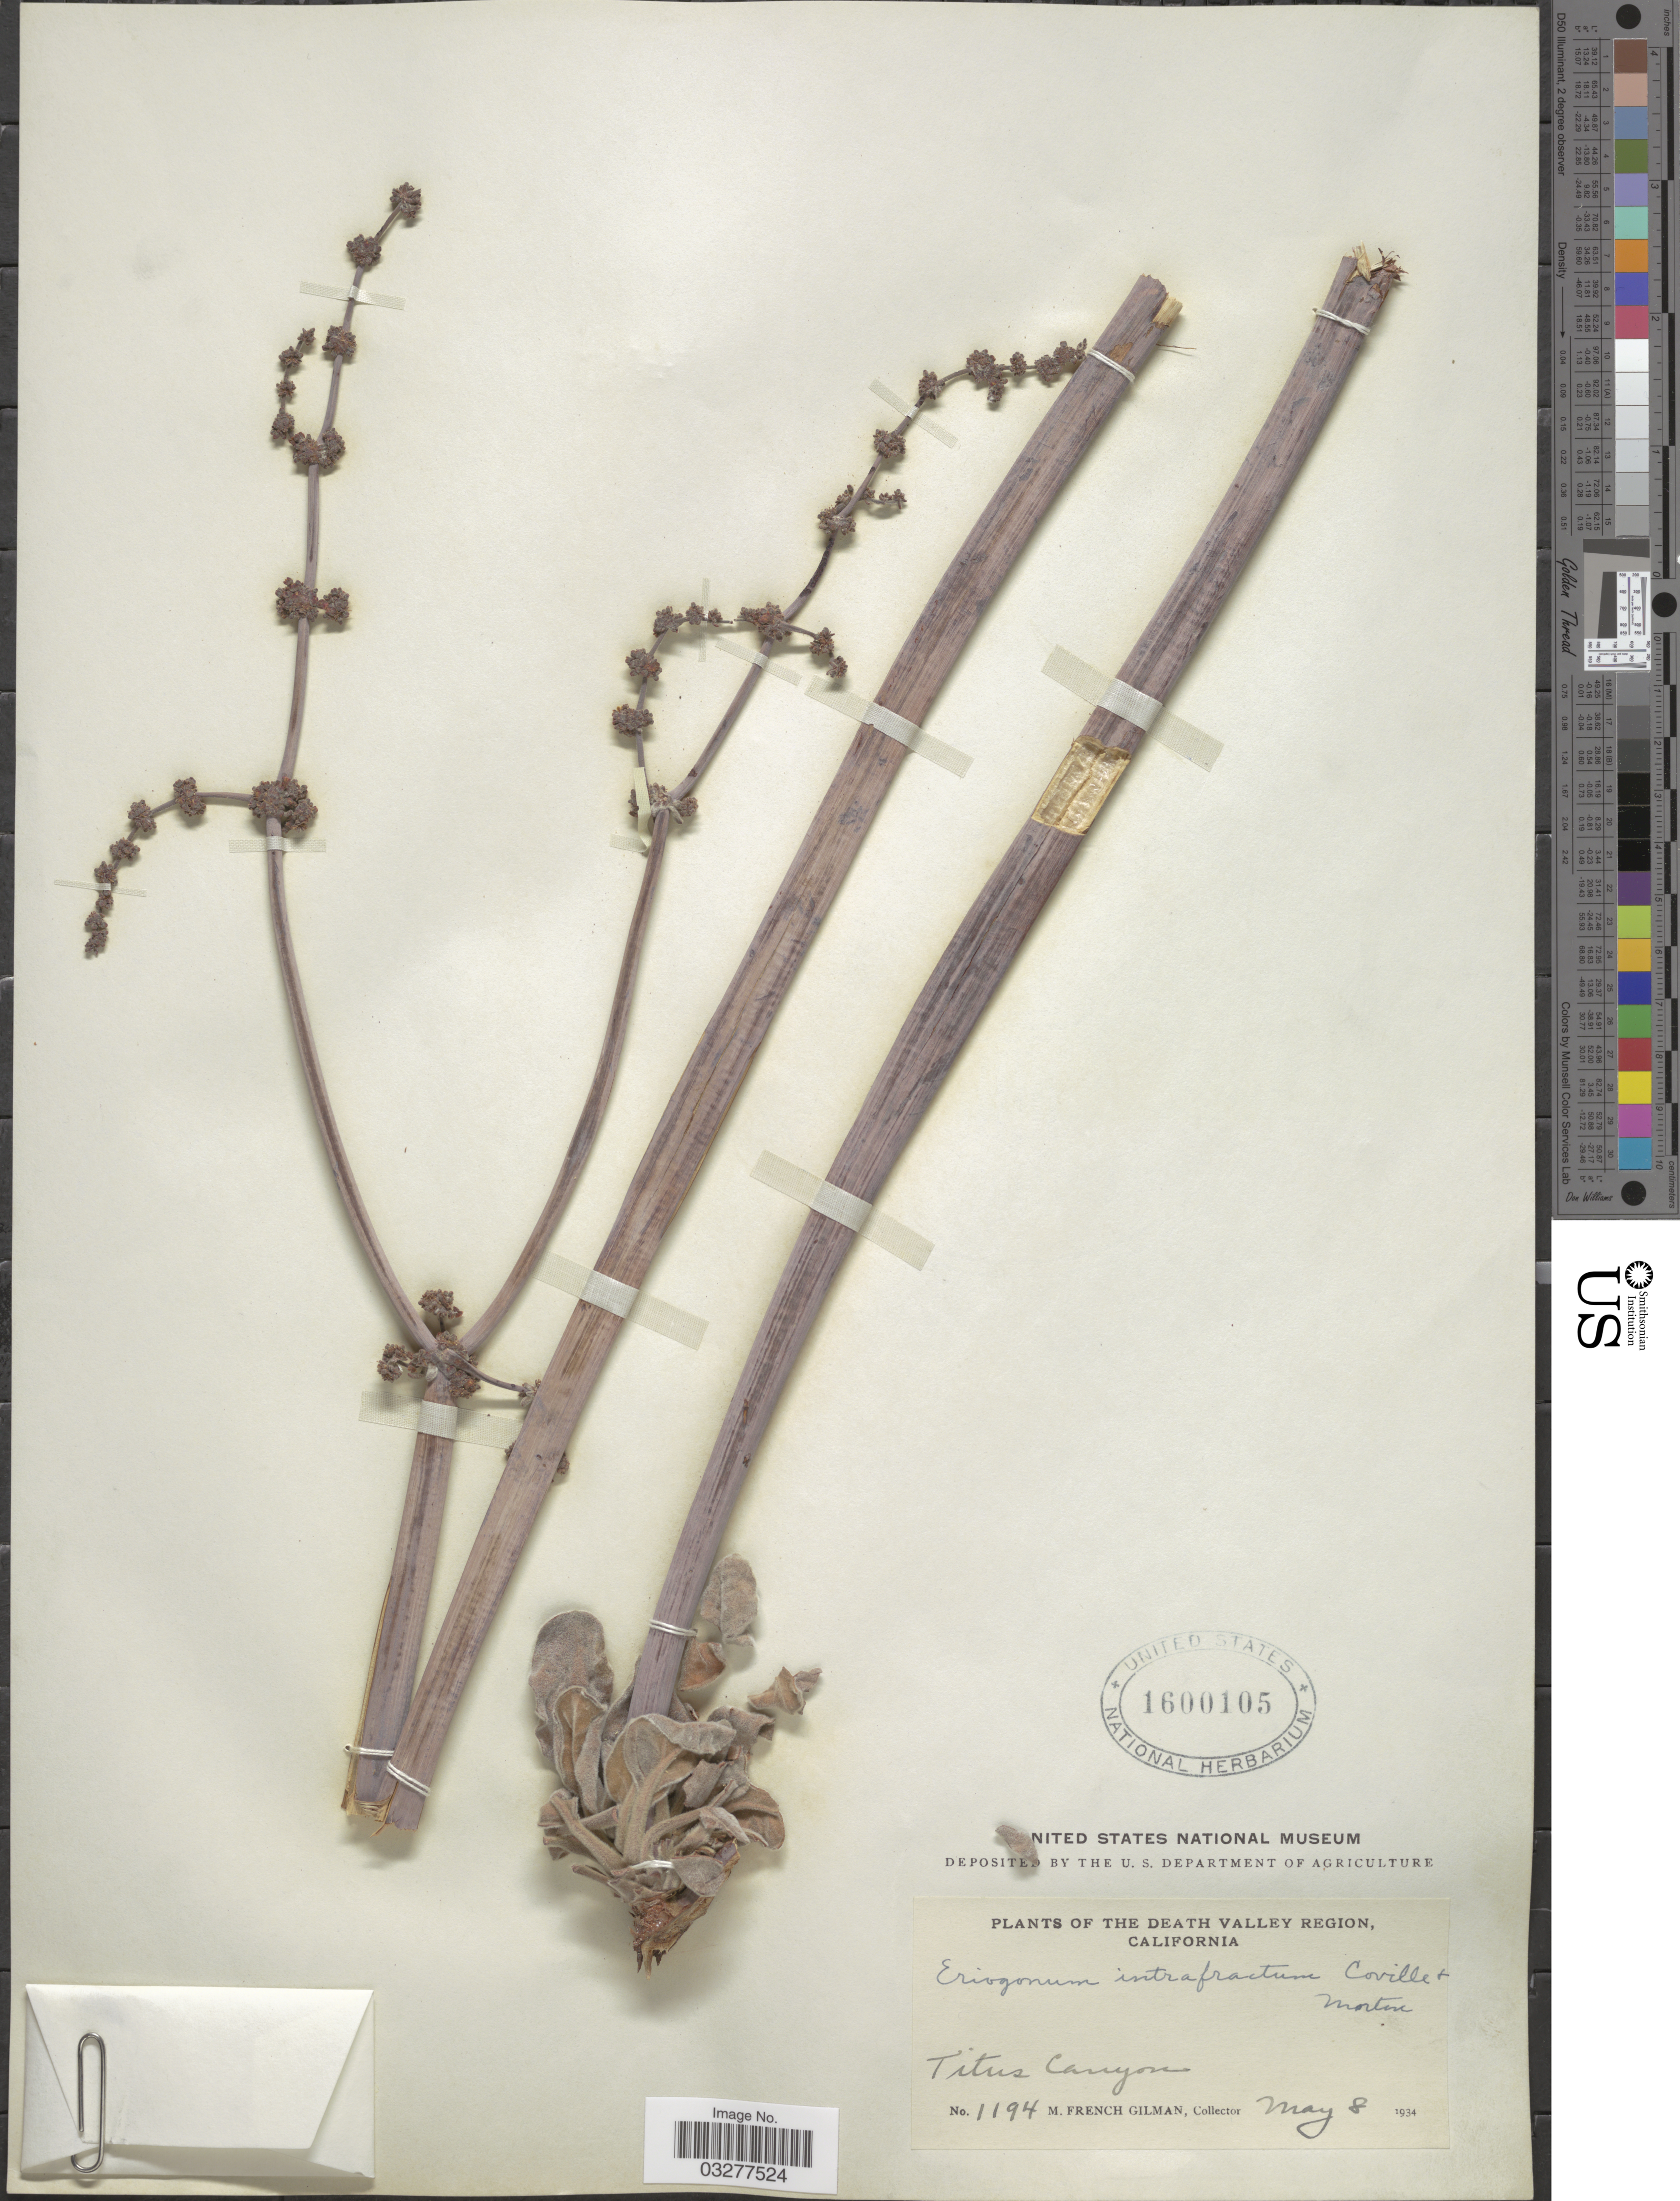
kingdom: Plantae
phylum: Tracheophyta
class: Magnoliopsida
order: Caryophyllales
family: Polygonaceae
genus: Eriogonum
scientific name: Eriogonum intrafractum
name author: Coville & C.V. Morton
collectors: M. F. Gilman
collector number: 1194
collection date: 1934-05-08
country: United States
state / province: California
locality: The Death Valley Region, Titus Canyon.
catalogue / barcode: US 1600105